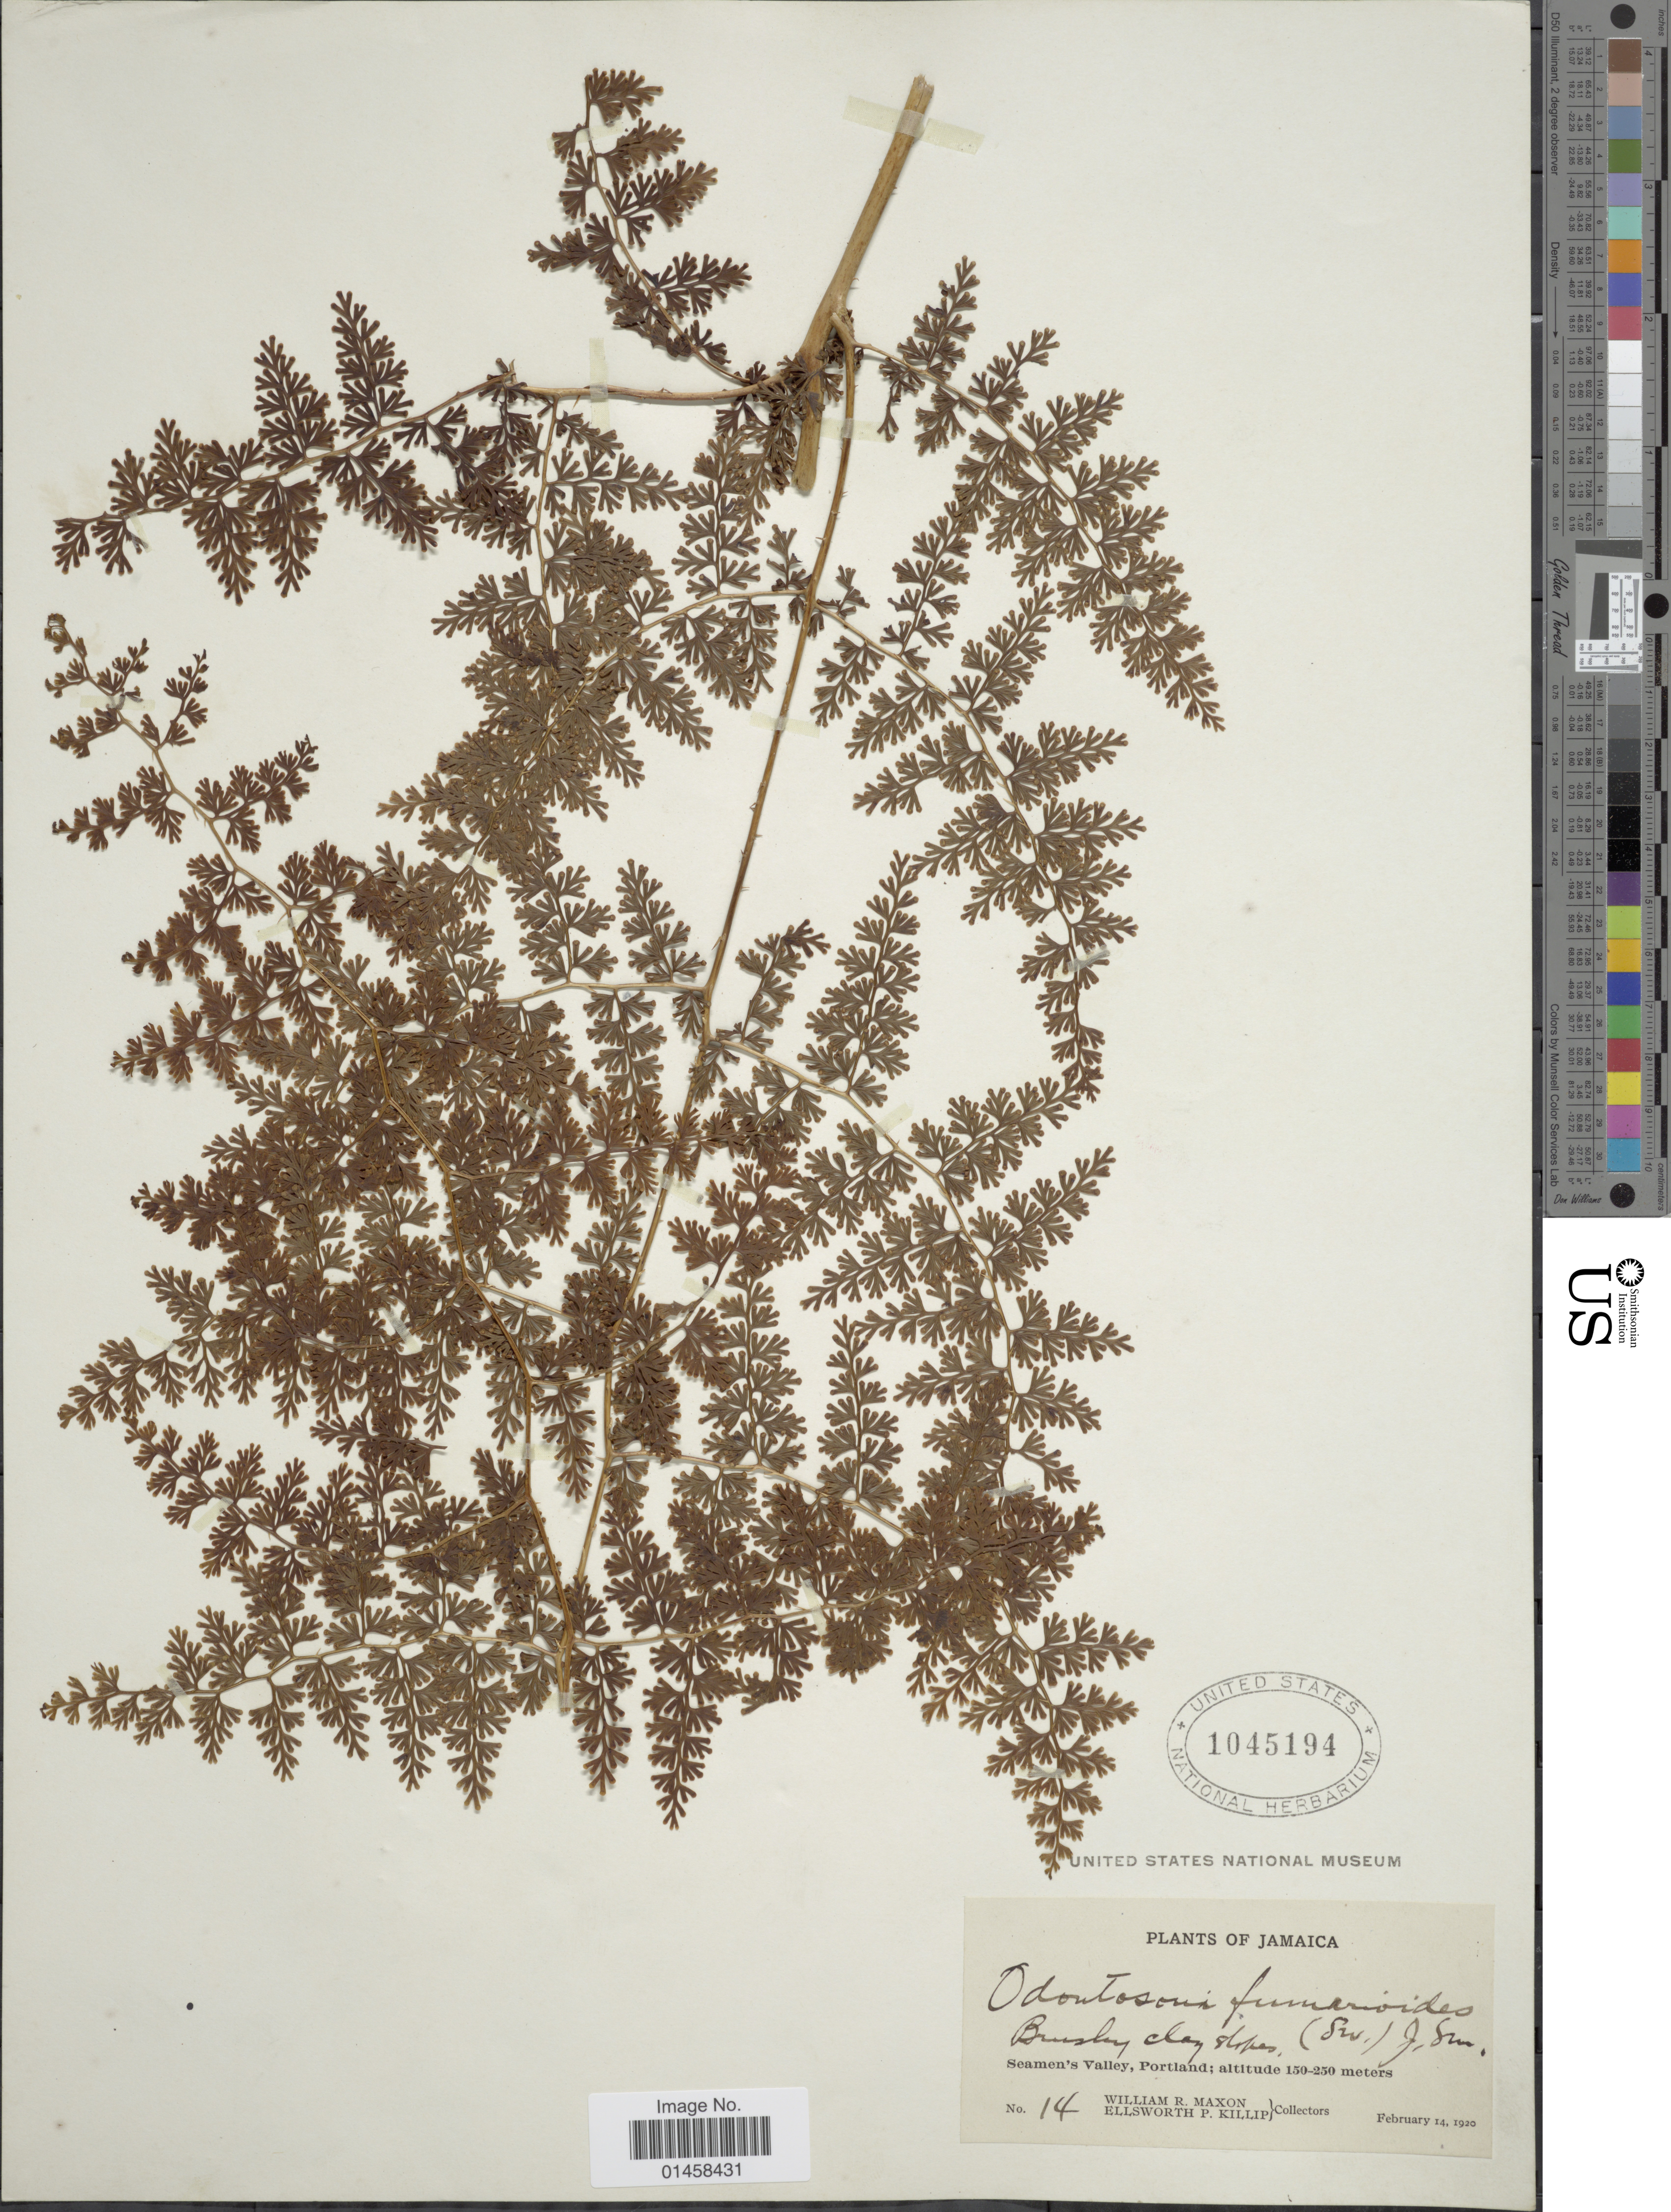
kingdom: Plantae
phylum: Tracheophyta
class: Polypodiopsida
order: Polypodiales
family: Lindsaeaceae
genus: Odontosoria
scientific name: Odontosoria fumarioides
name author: (Sw.) J. Sm.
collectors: W. R. Maxon & E. P. Killip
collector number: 14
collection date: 1920-02-14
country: Jamaica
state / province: Portland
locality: Seamen's Valley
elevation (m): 150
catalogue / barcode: US 1045194